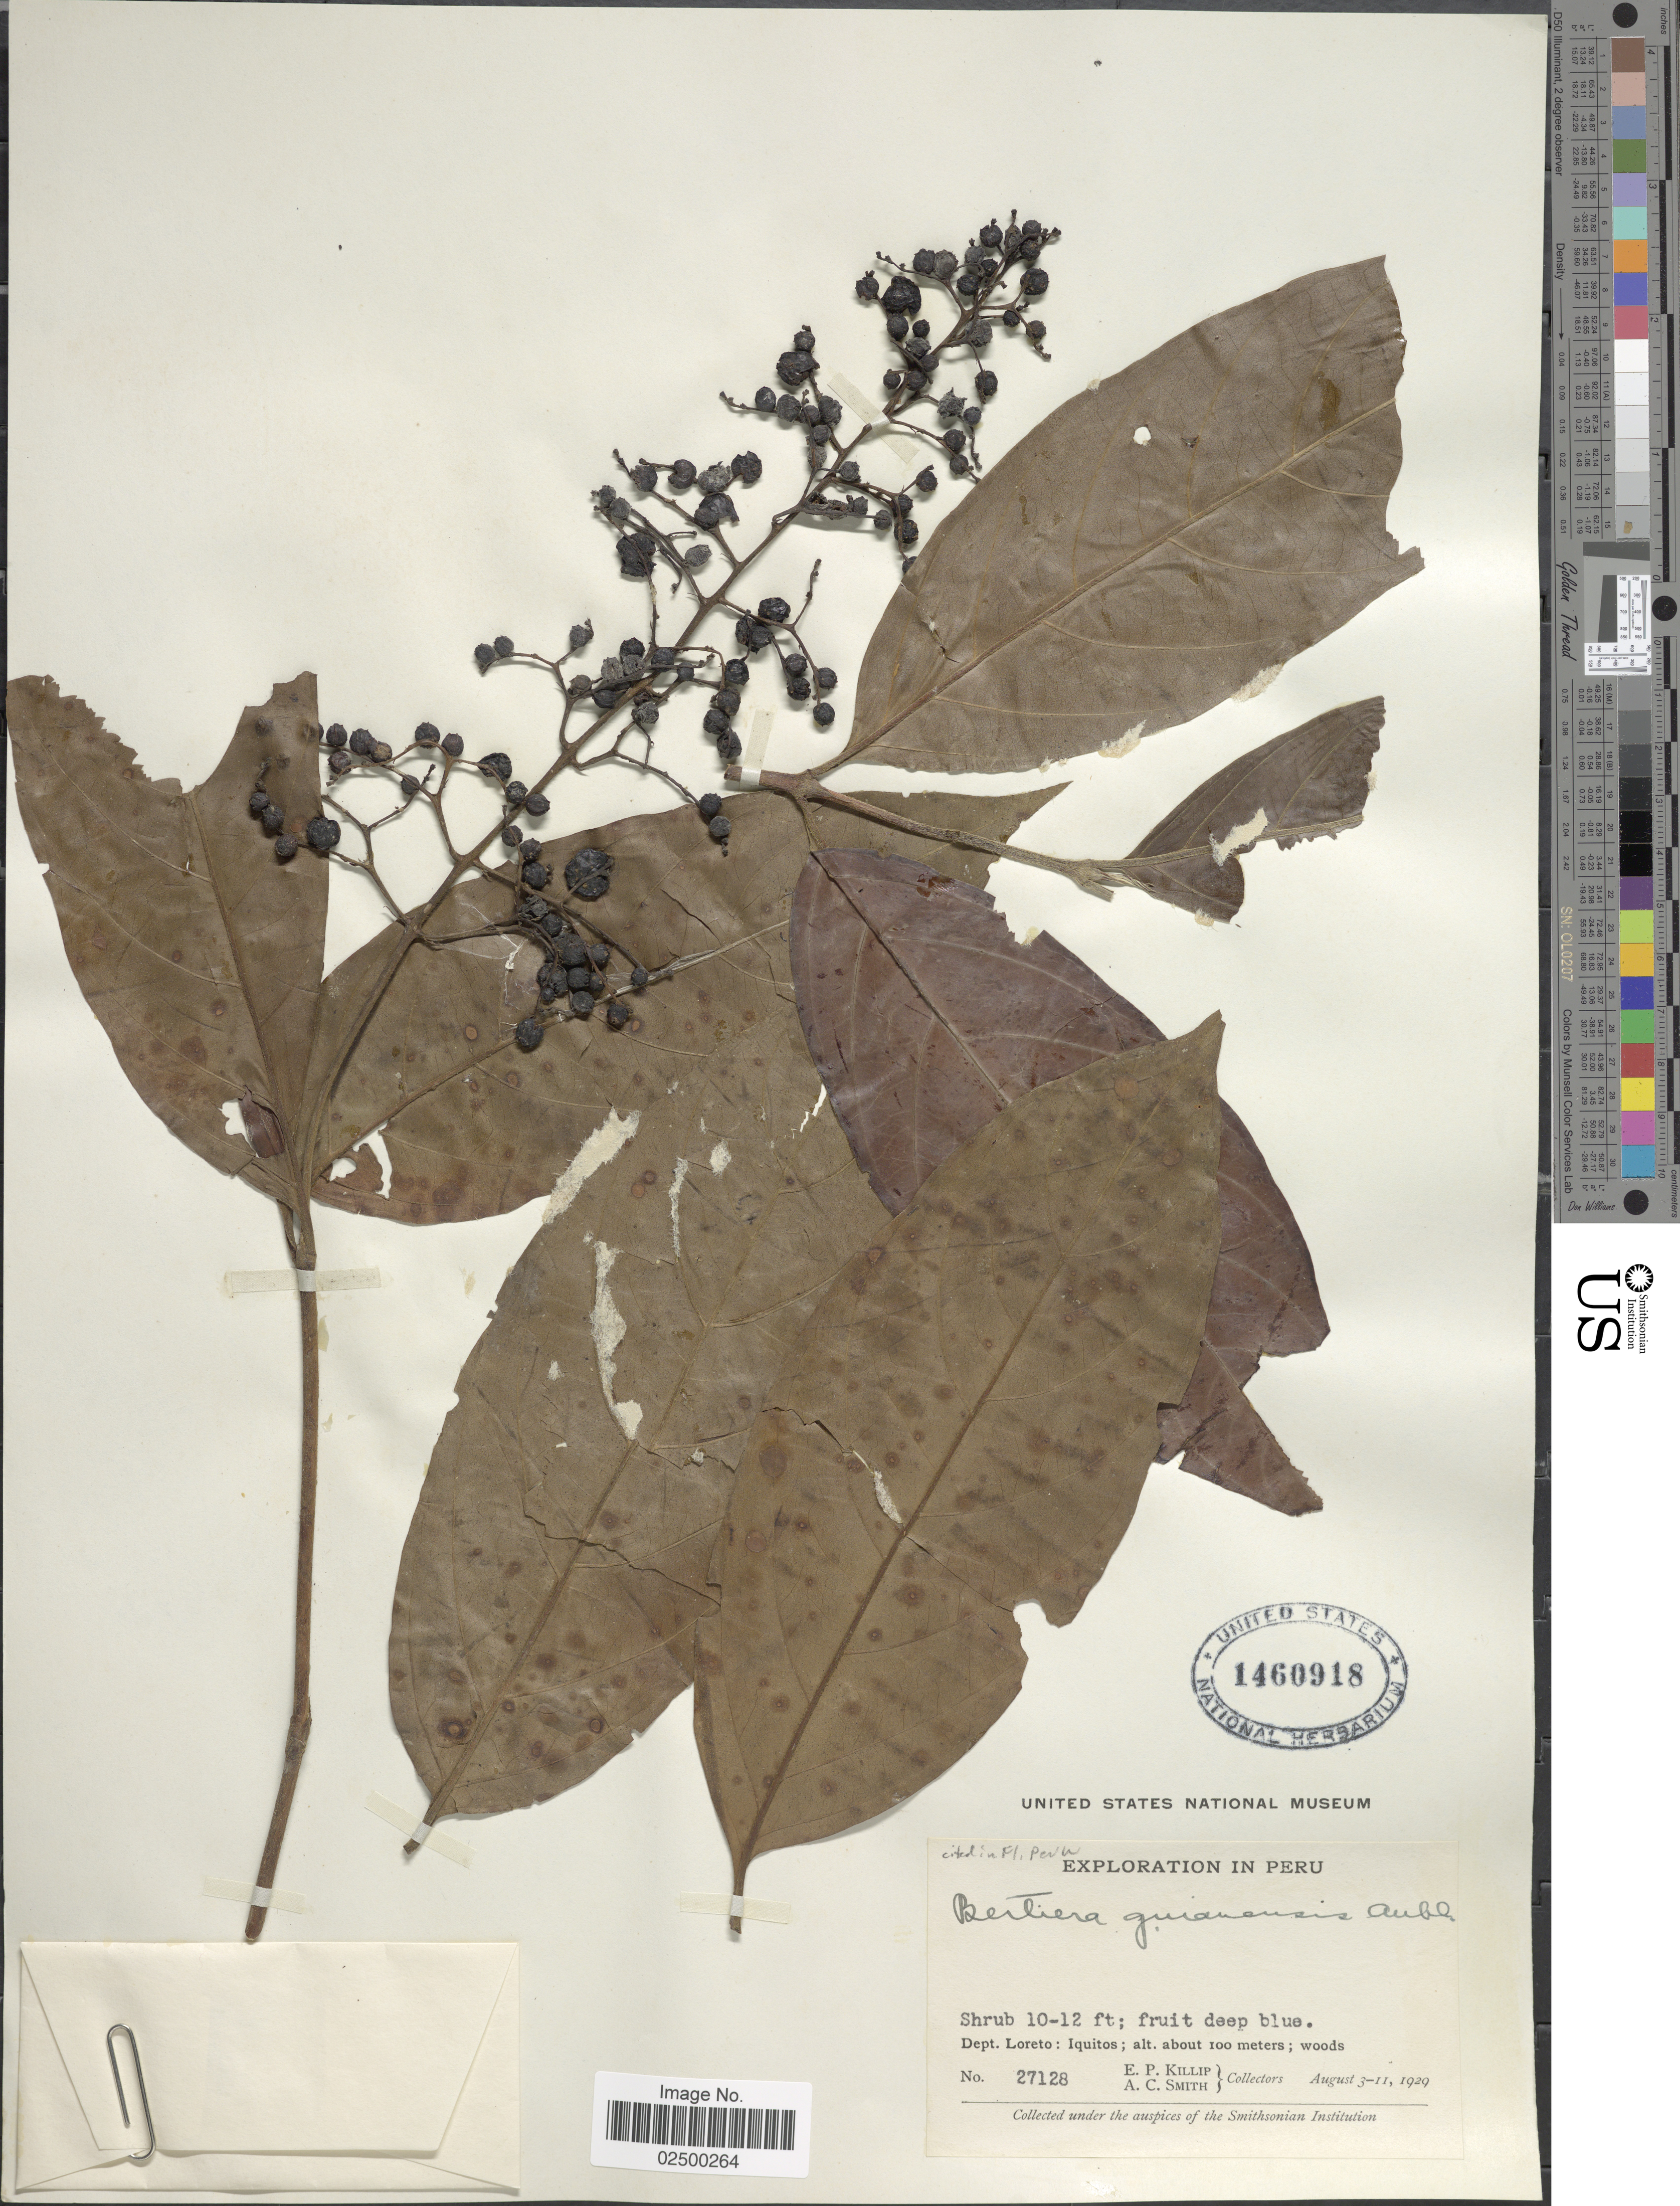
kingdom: Plantae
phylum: Tracheophyta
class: Magnoliopsida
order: Gentianales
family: Rubiaceae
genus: Bertiera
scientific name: Bertiera guianensis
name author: Aubl.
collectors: E. P. Killip & A. C. Smith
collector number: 27128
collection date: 1929-08-03/1929-08-11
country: Peru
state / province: Loreto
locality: Iquitos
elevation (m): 100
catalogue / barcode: US 1460918